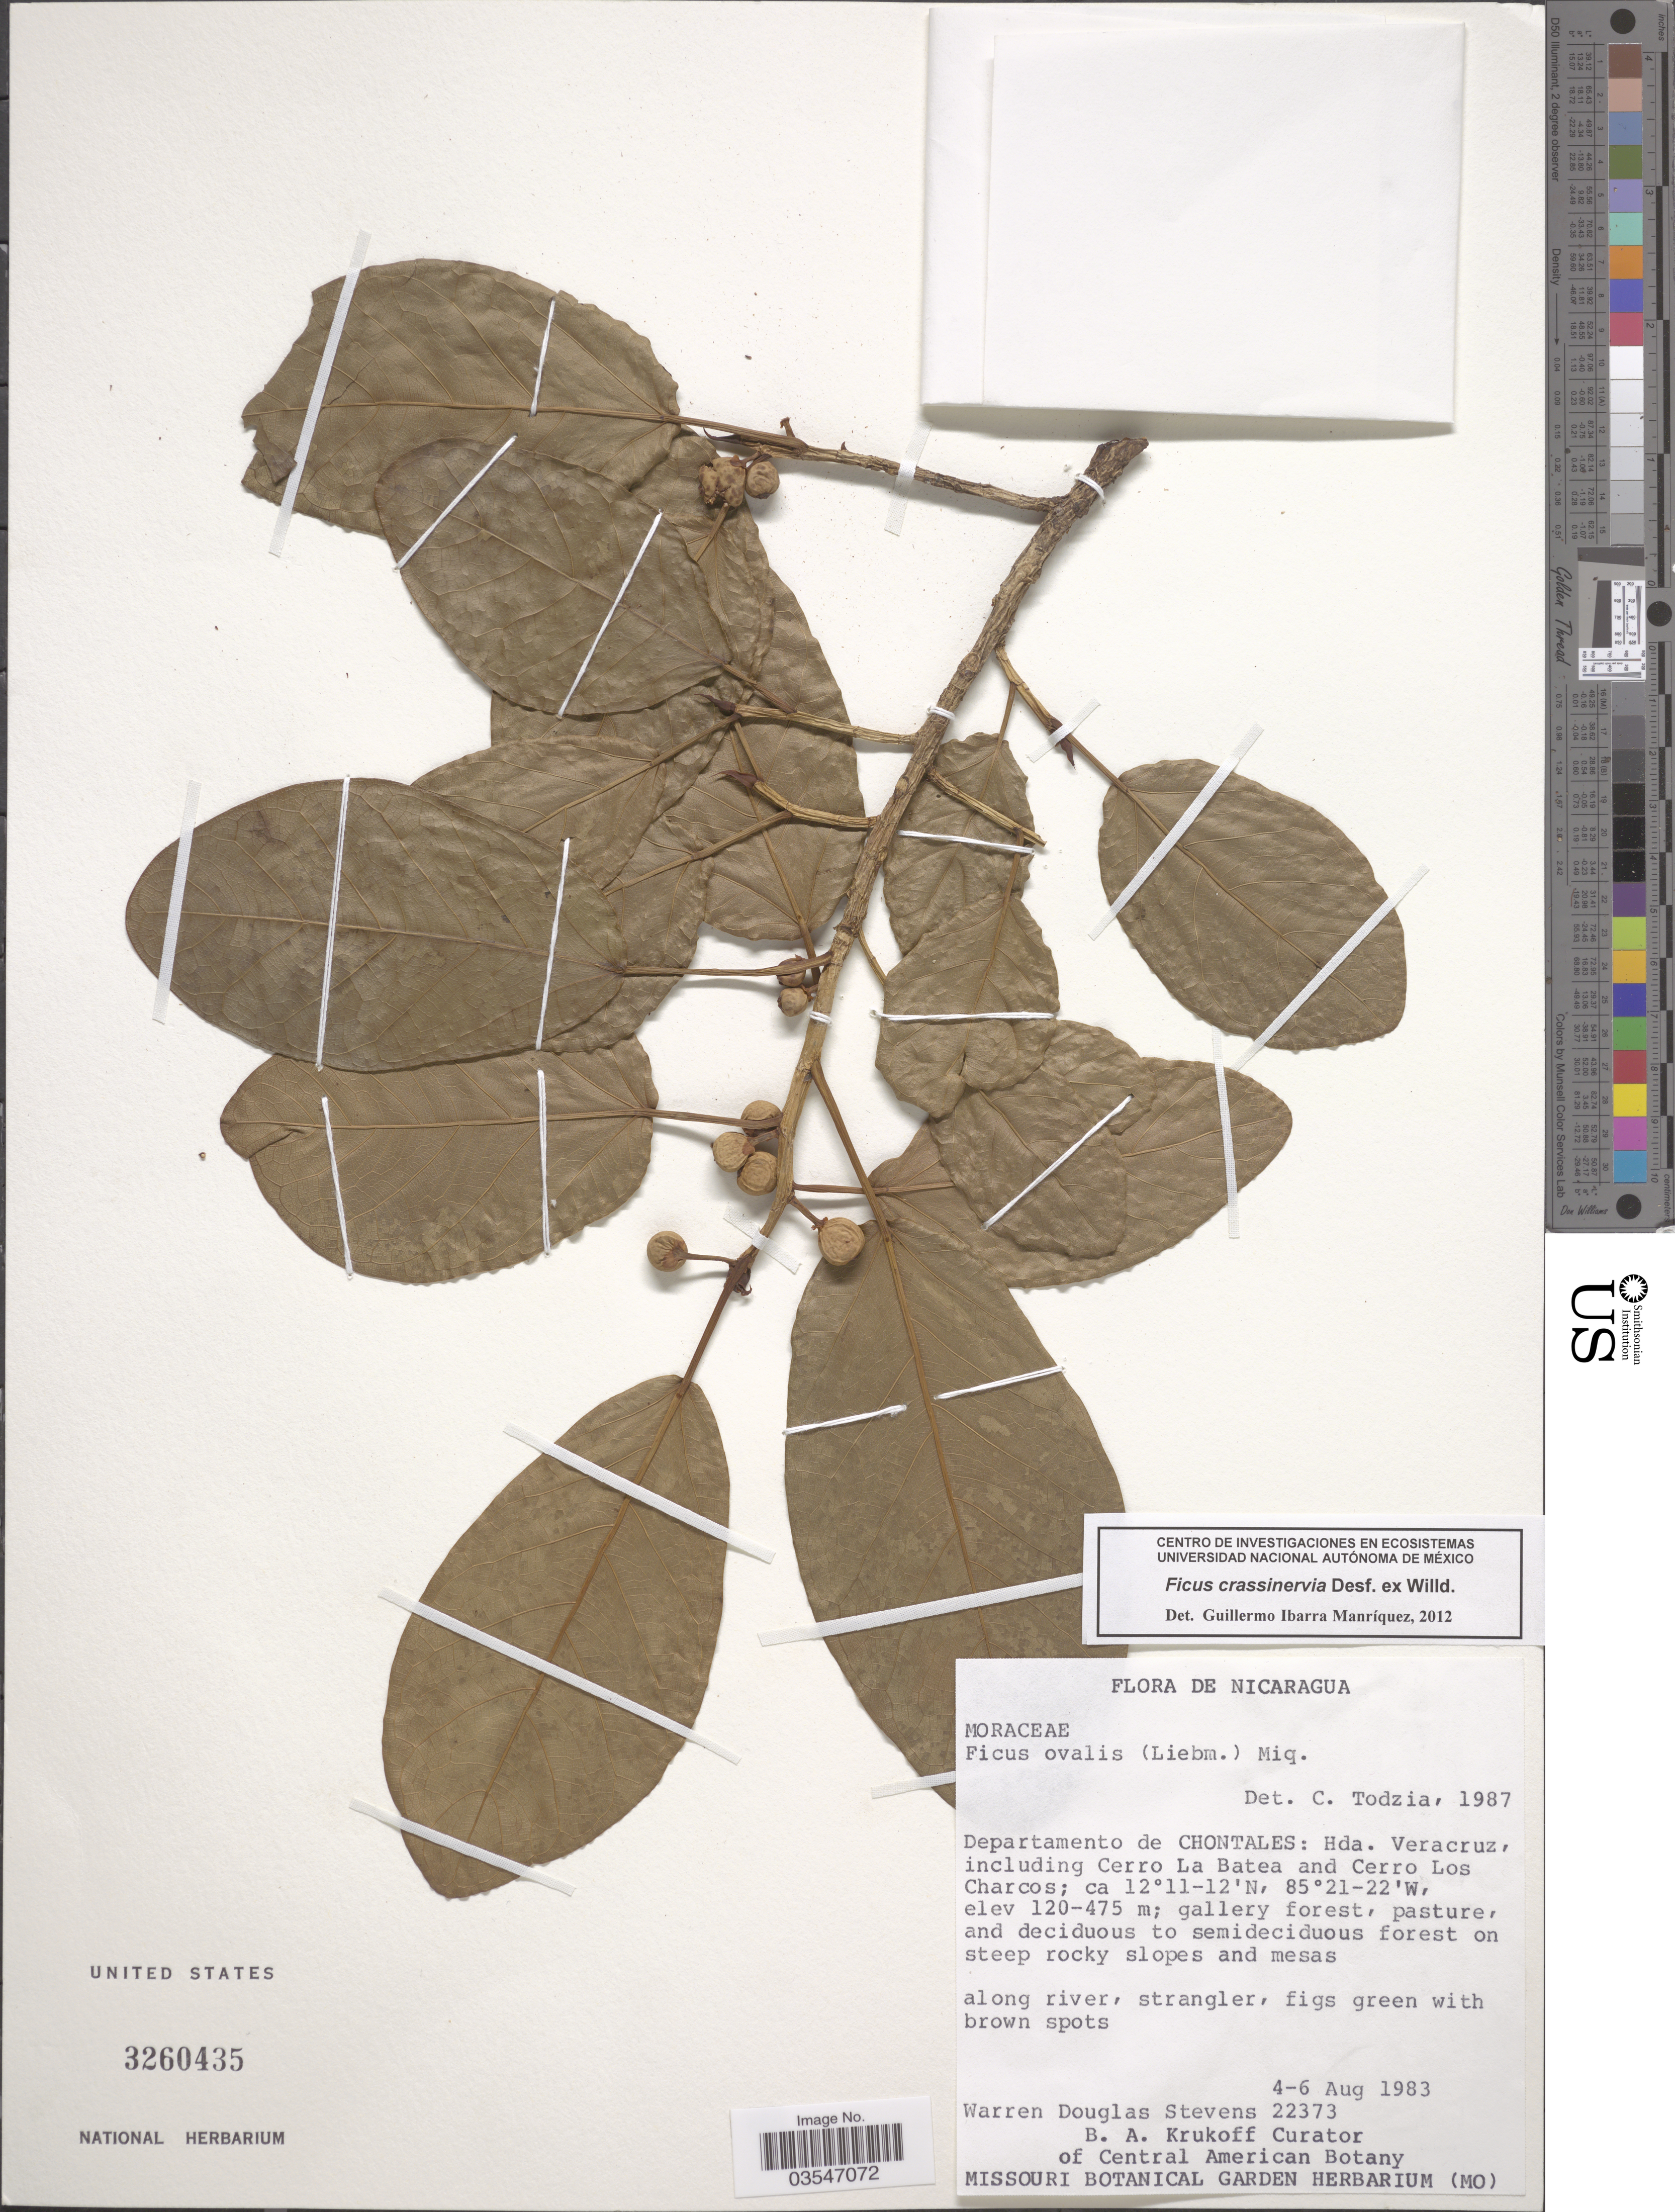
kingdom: Plantae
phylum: Tracheophyta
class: Magnoliopsida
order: Rosales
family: Moraceae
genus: Ficus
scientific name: Ficus crassinervia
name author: Desf. ex Willd.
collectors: W. D. Stevens & B. A. Krukoff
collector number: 22373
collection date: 1983-08-04/1983-08-06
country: Nicaragua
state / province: Chontales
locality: Departamento de Chontales: Hda. Veracruz, including Cerro La Batea and Cerro Los Charcos.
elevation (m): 120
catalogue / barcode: US 3260435